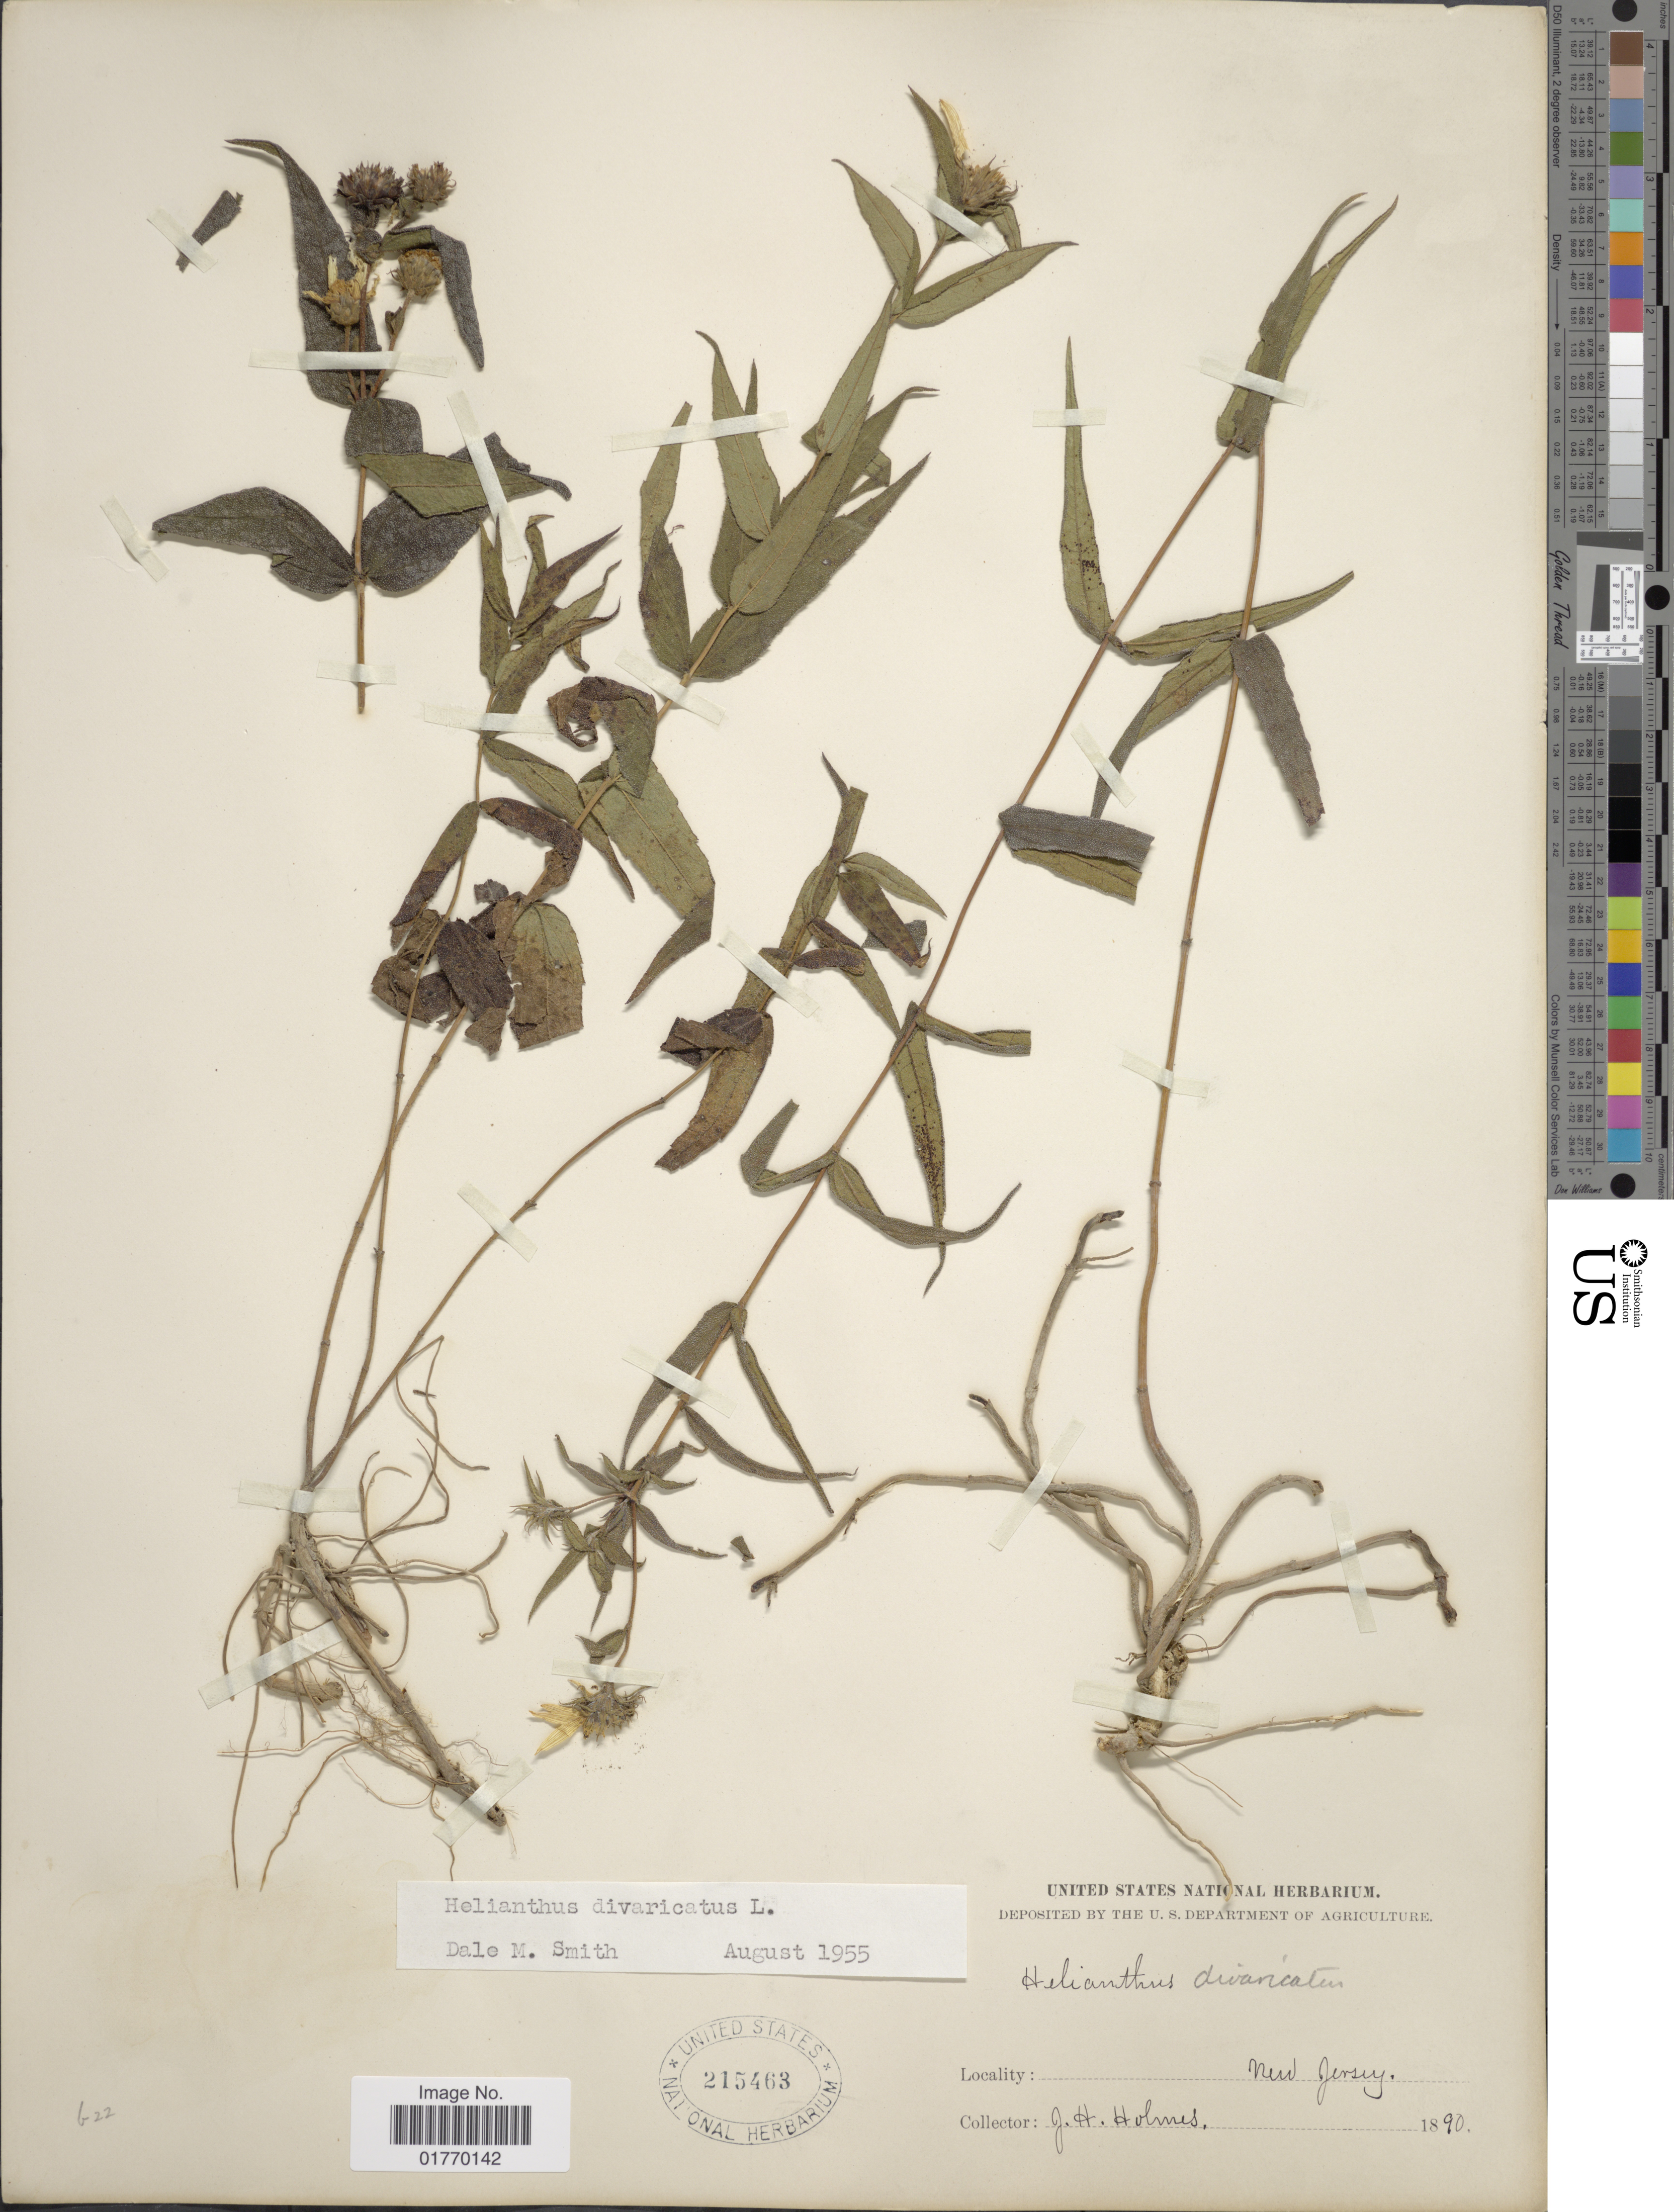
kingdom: Plantae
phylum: Tracheophyta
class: Magnoliopsida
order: Asterales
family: Asteraceae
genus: Helianthus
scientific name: Helianthus divaricatus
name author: L.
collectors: J. Holmes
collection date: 1890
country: United States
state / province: New Jersey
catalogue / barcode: US 215463